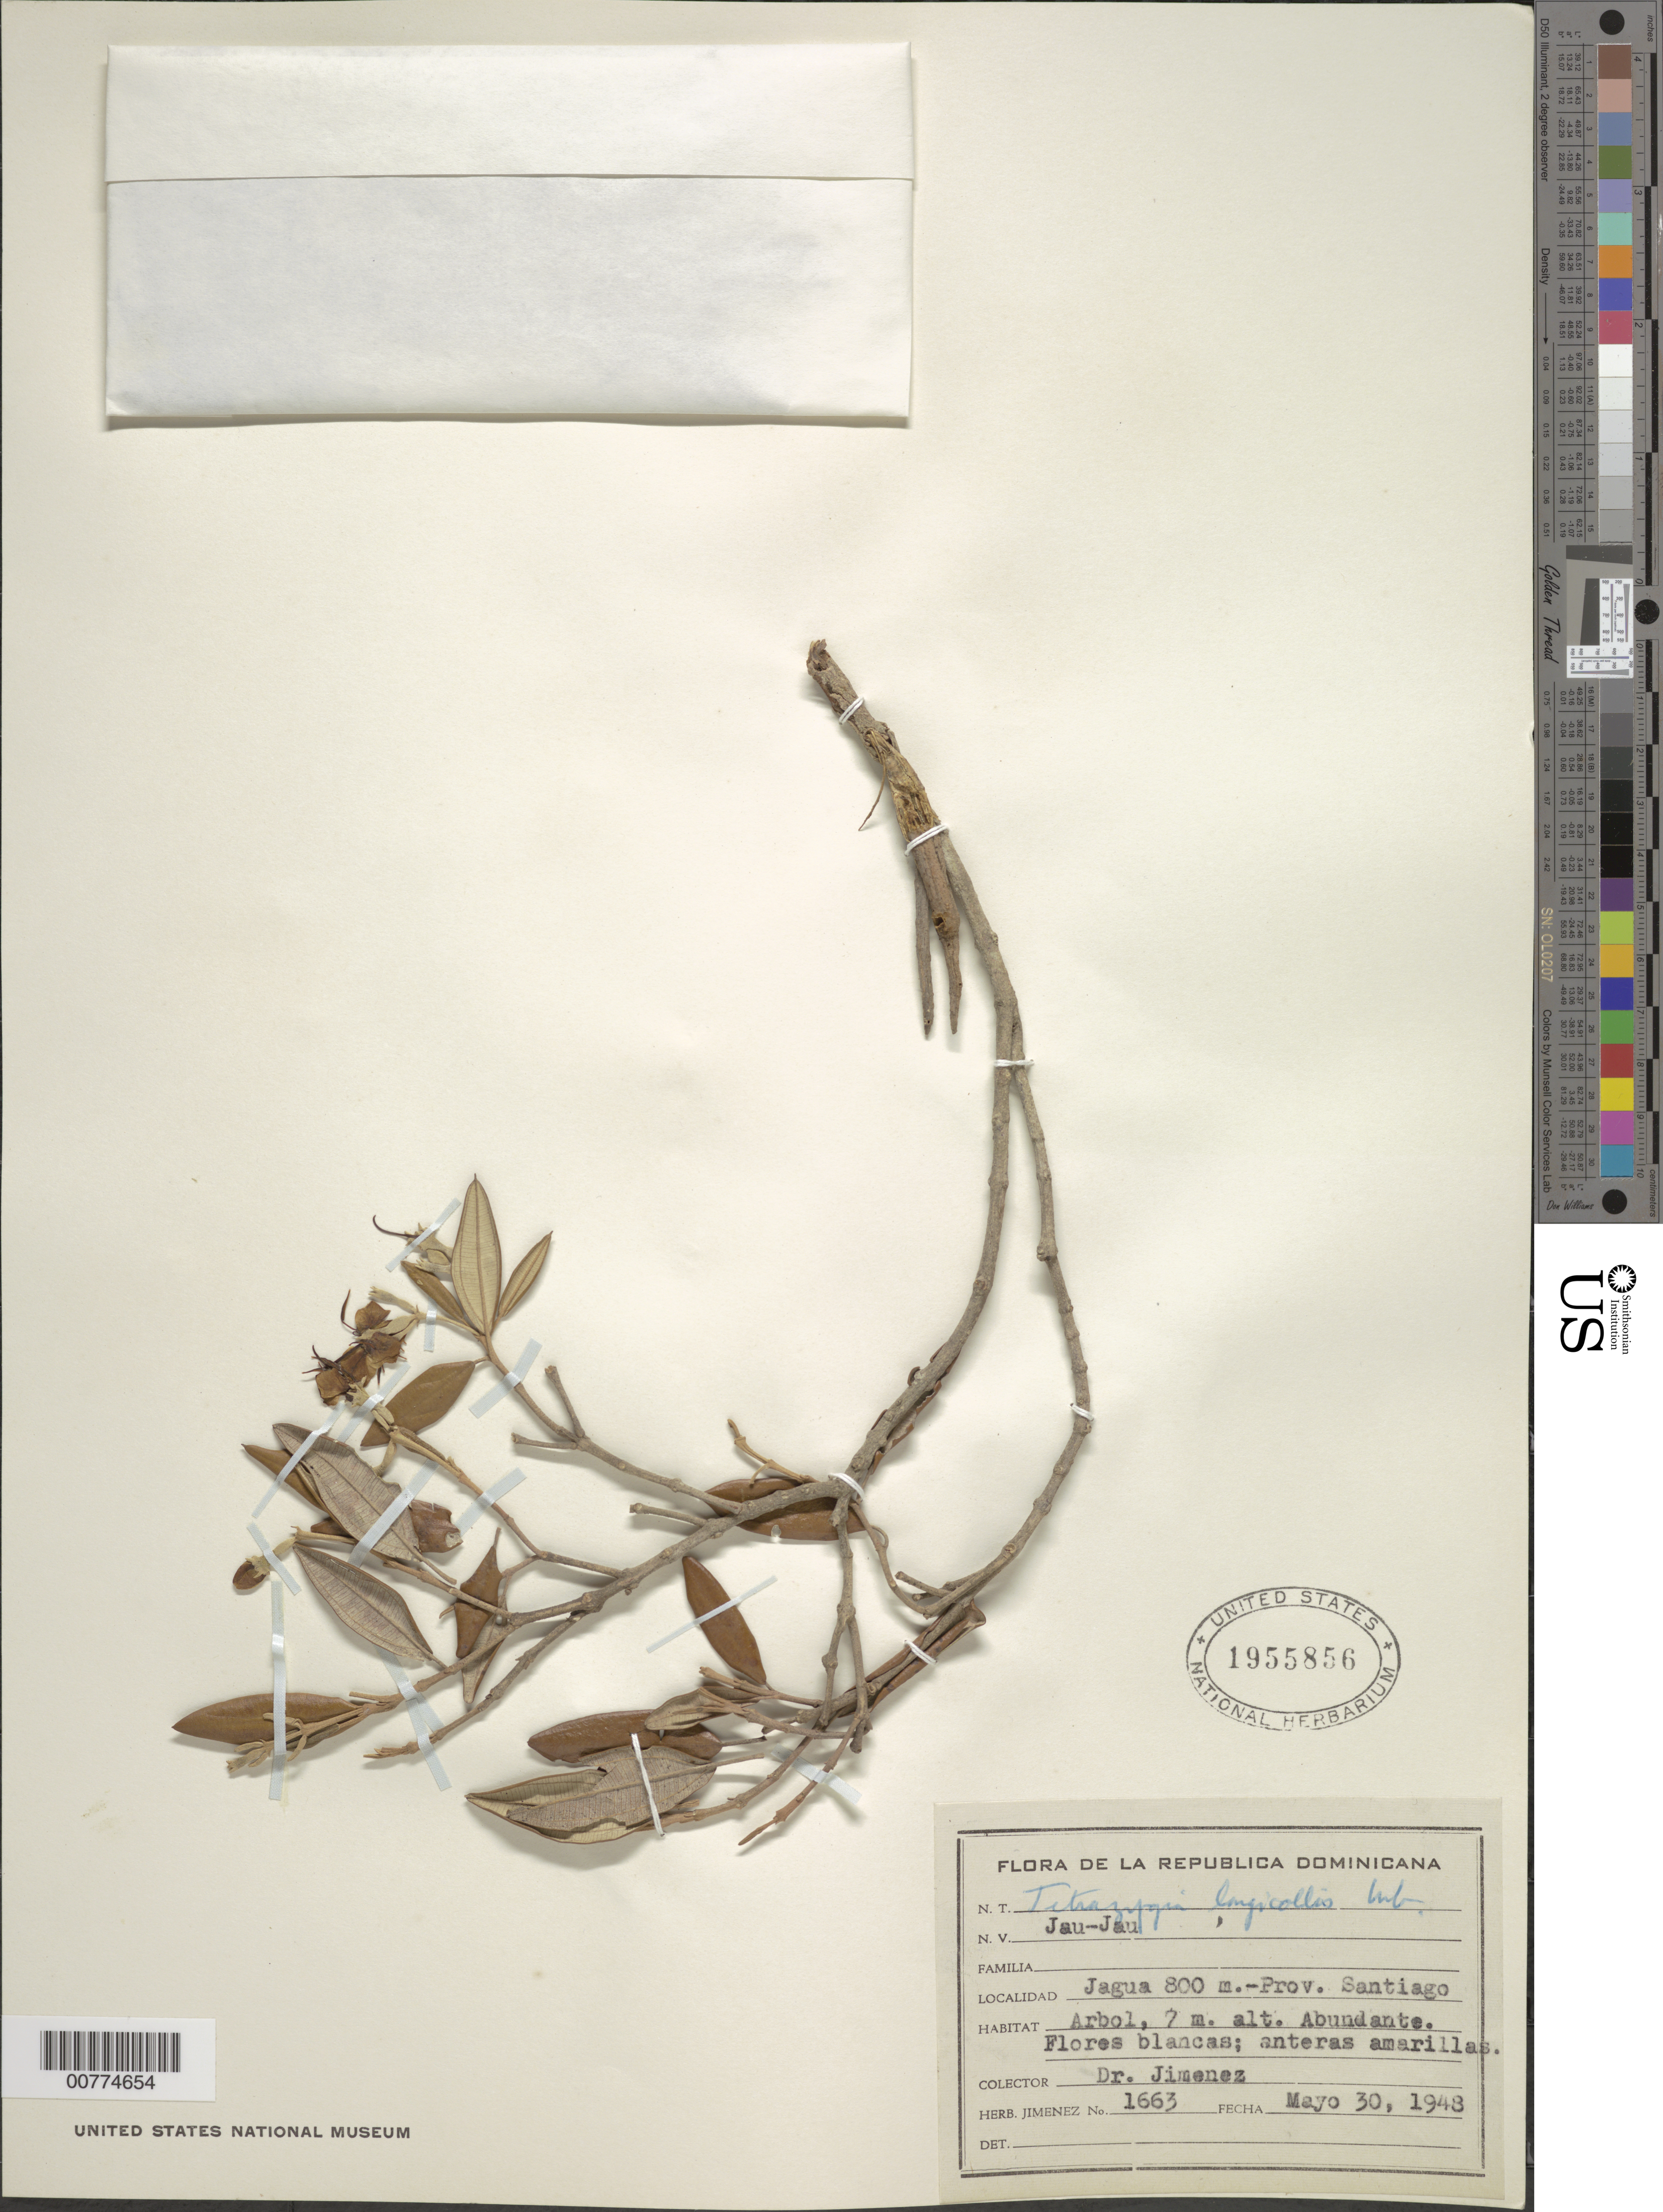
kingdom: Plantae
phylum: Tracheophyta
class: Magnoliopsida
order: Myrtales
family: Melastomataceae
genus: Miconia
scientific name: Miconia longicollis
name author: (Urb. & Cogn.) Judd & Bécquer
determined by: Judd, Walter S.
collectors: J. J. Jiménez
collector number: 1663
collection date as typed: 30 May 1948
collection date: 1948-05-30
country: Dominican Republic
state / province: Santiago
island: Hispaniola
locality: Jagua.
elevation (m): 800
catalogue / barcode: US 1955856